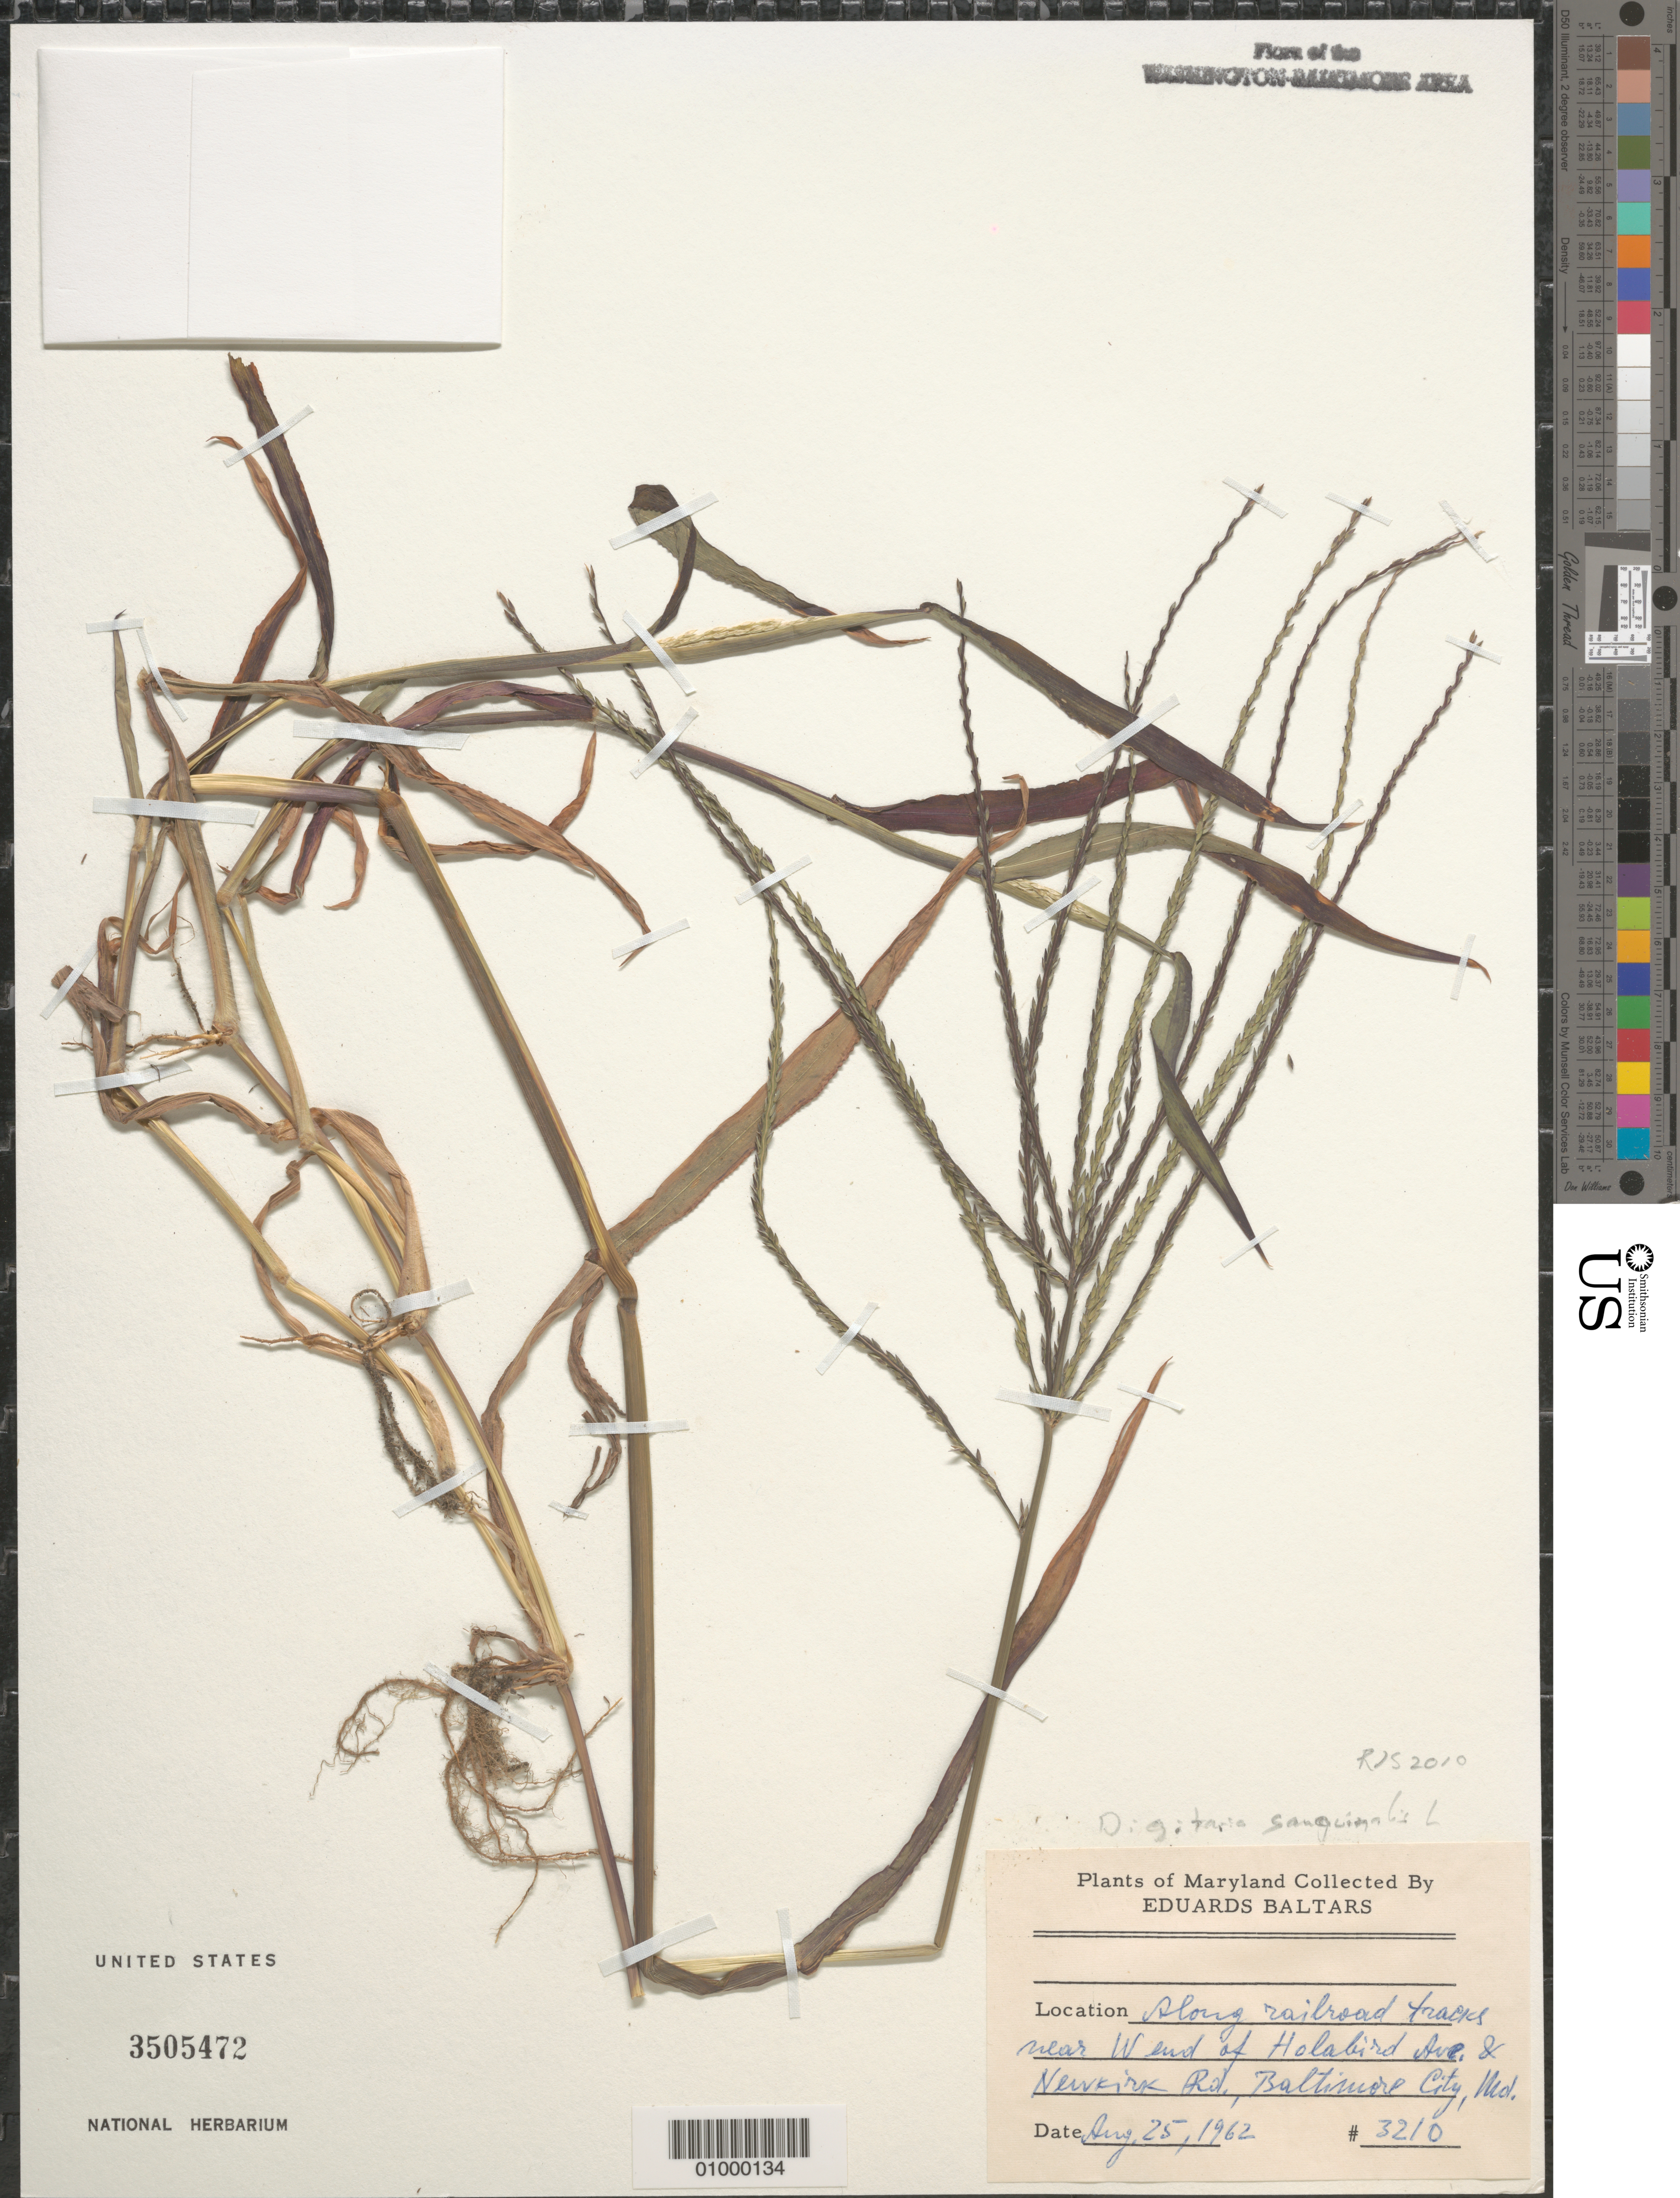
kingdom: Plantae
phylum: Tracheophyta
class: Liliopsida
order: Poales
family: Poaceae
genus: Digitaria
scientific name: Digitaria sanguinalis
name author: (L.) Scop.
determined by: Soreng, Robert J., Research Associate (BOT), Smithsonian Institution - National Museum of Natural History (UNITED STATES)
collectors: E. Baltars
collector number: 3210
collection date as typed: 25 Aug 1962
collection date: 1962-08-25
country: United States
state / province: Maryland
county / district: City of Baltimore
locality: Near W end of Holabird Ave. & Newkirk Rd.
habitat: along railroad tracks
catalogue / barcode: US 3505472